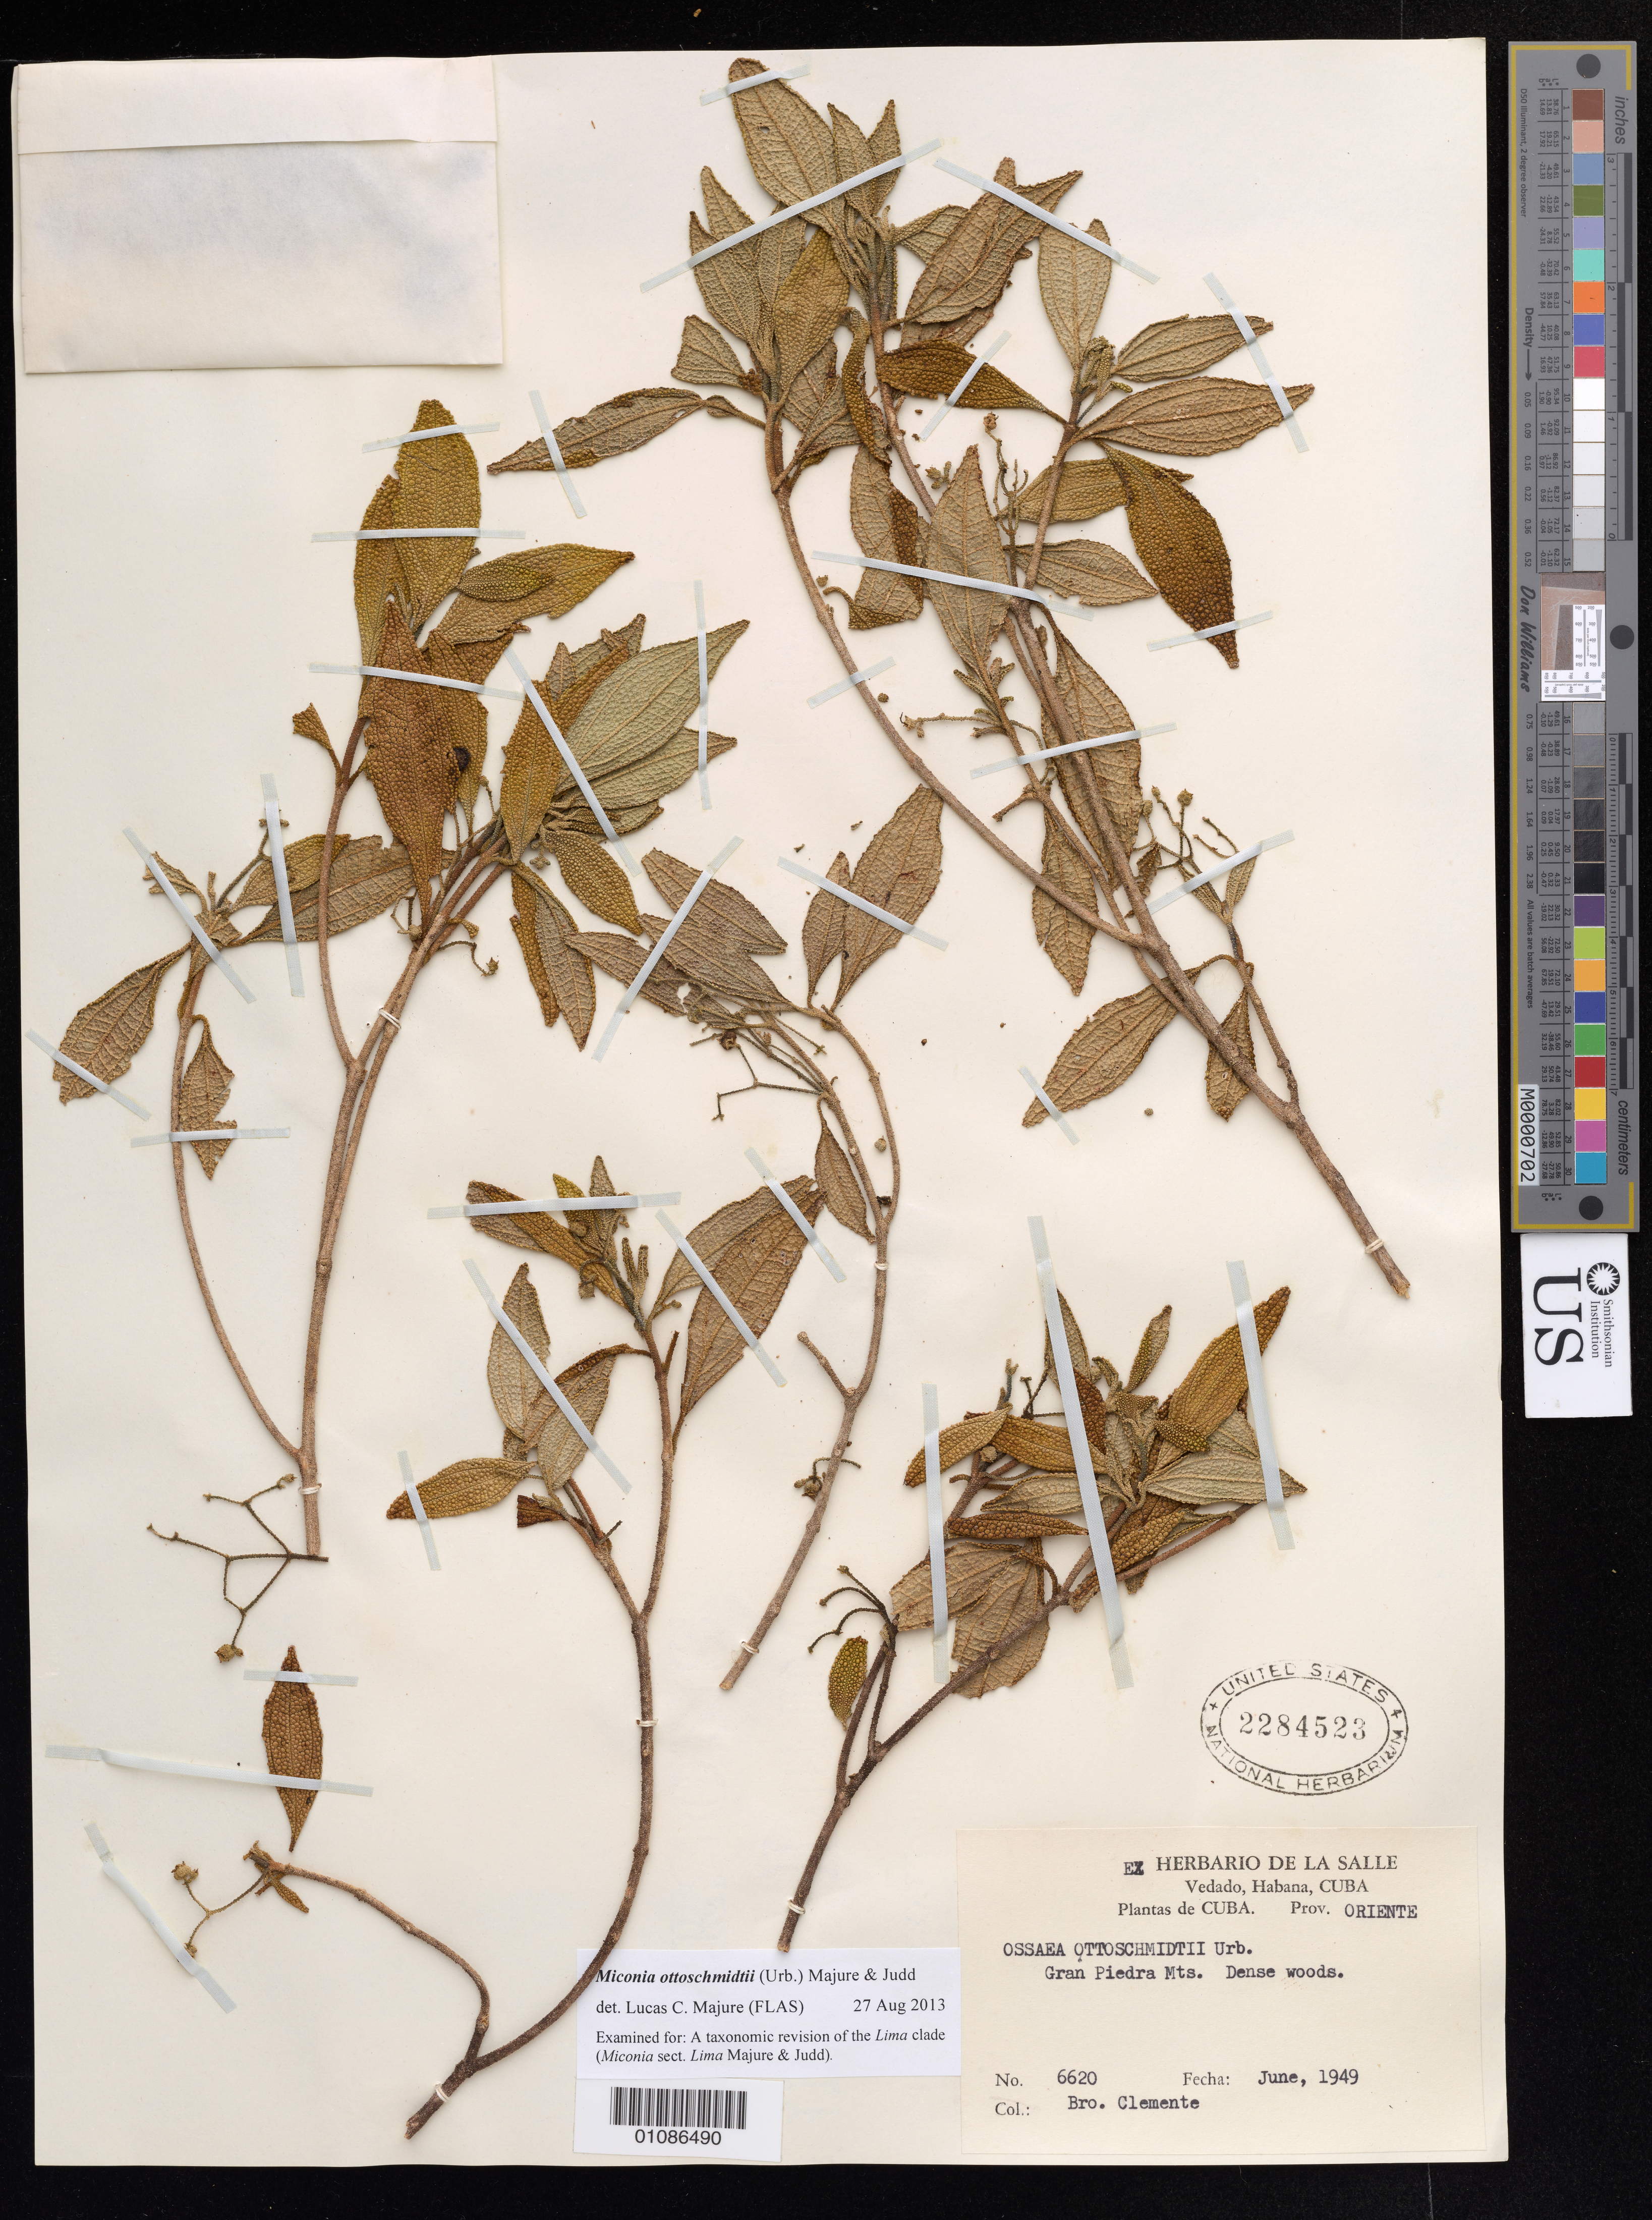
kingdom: Plantae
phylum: Tracheophyta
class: Magnoliopsida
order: Myrtales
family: Melastomataceae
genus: Miconia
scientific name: Miconia ottoschmidtii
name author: (Urb.) Majure & Judd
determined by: Majure, Lucas C., (FLAS), University of Florida (UNITED STATES)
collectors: Bro. Clemente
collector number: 6620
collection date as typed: Jun 1949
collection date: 1949-06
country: Cuba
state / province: Oriente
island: Cuba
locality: Gran Piedra Mts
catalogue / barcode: US 2284523